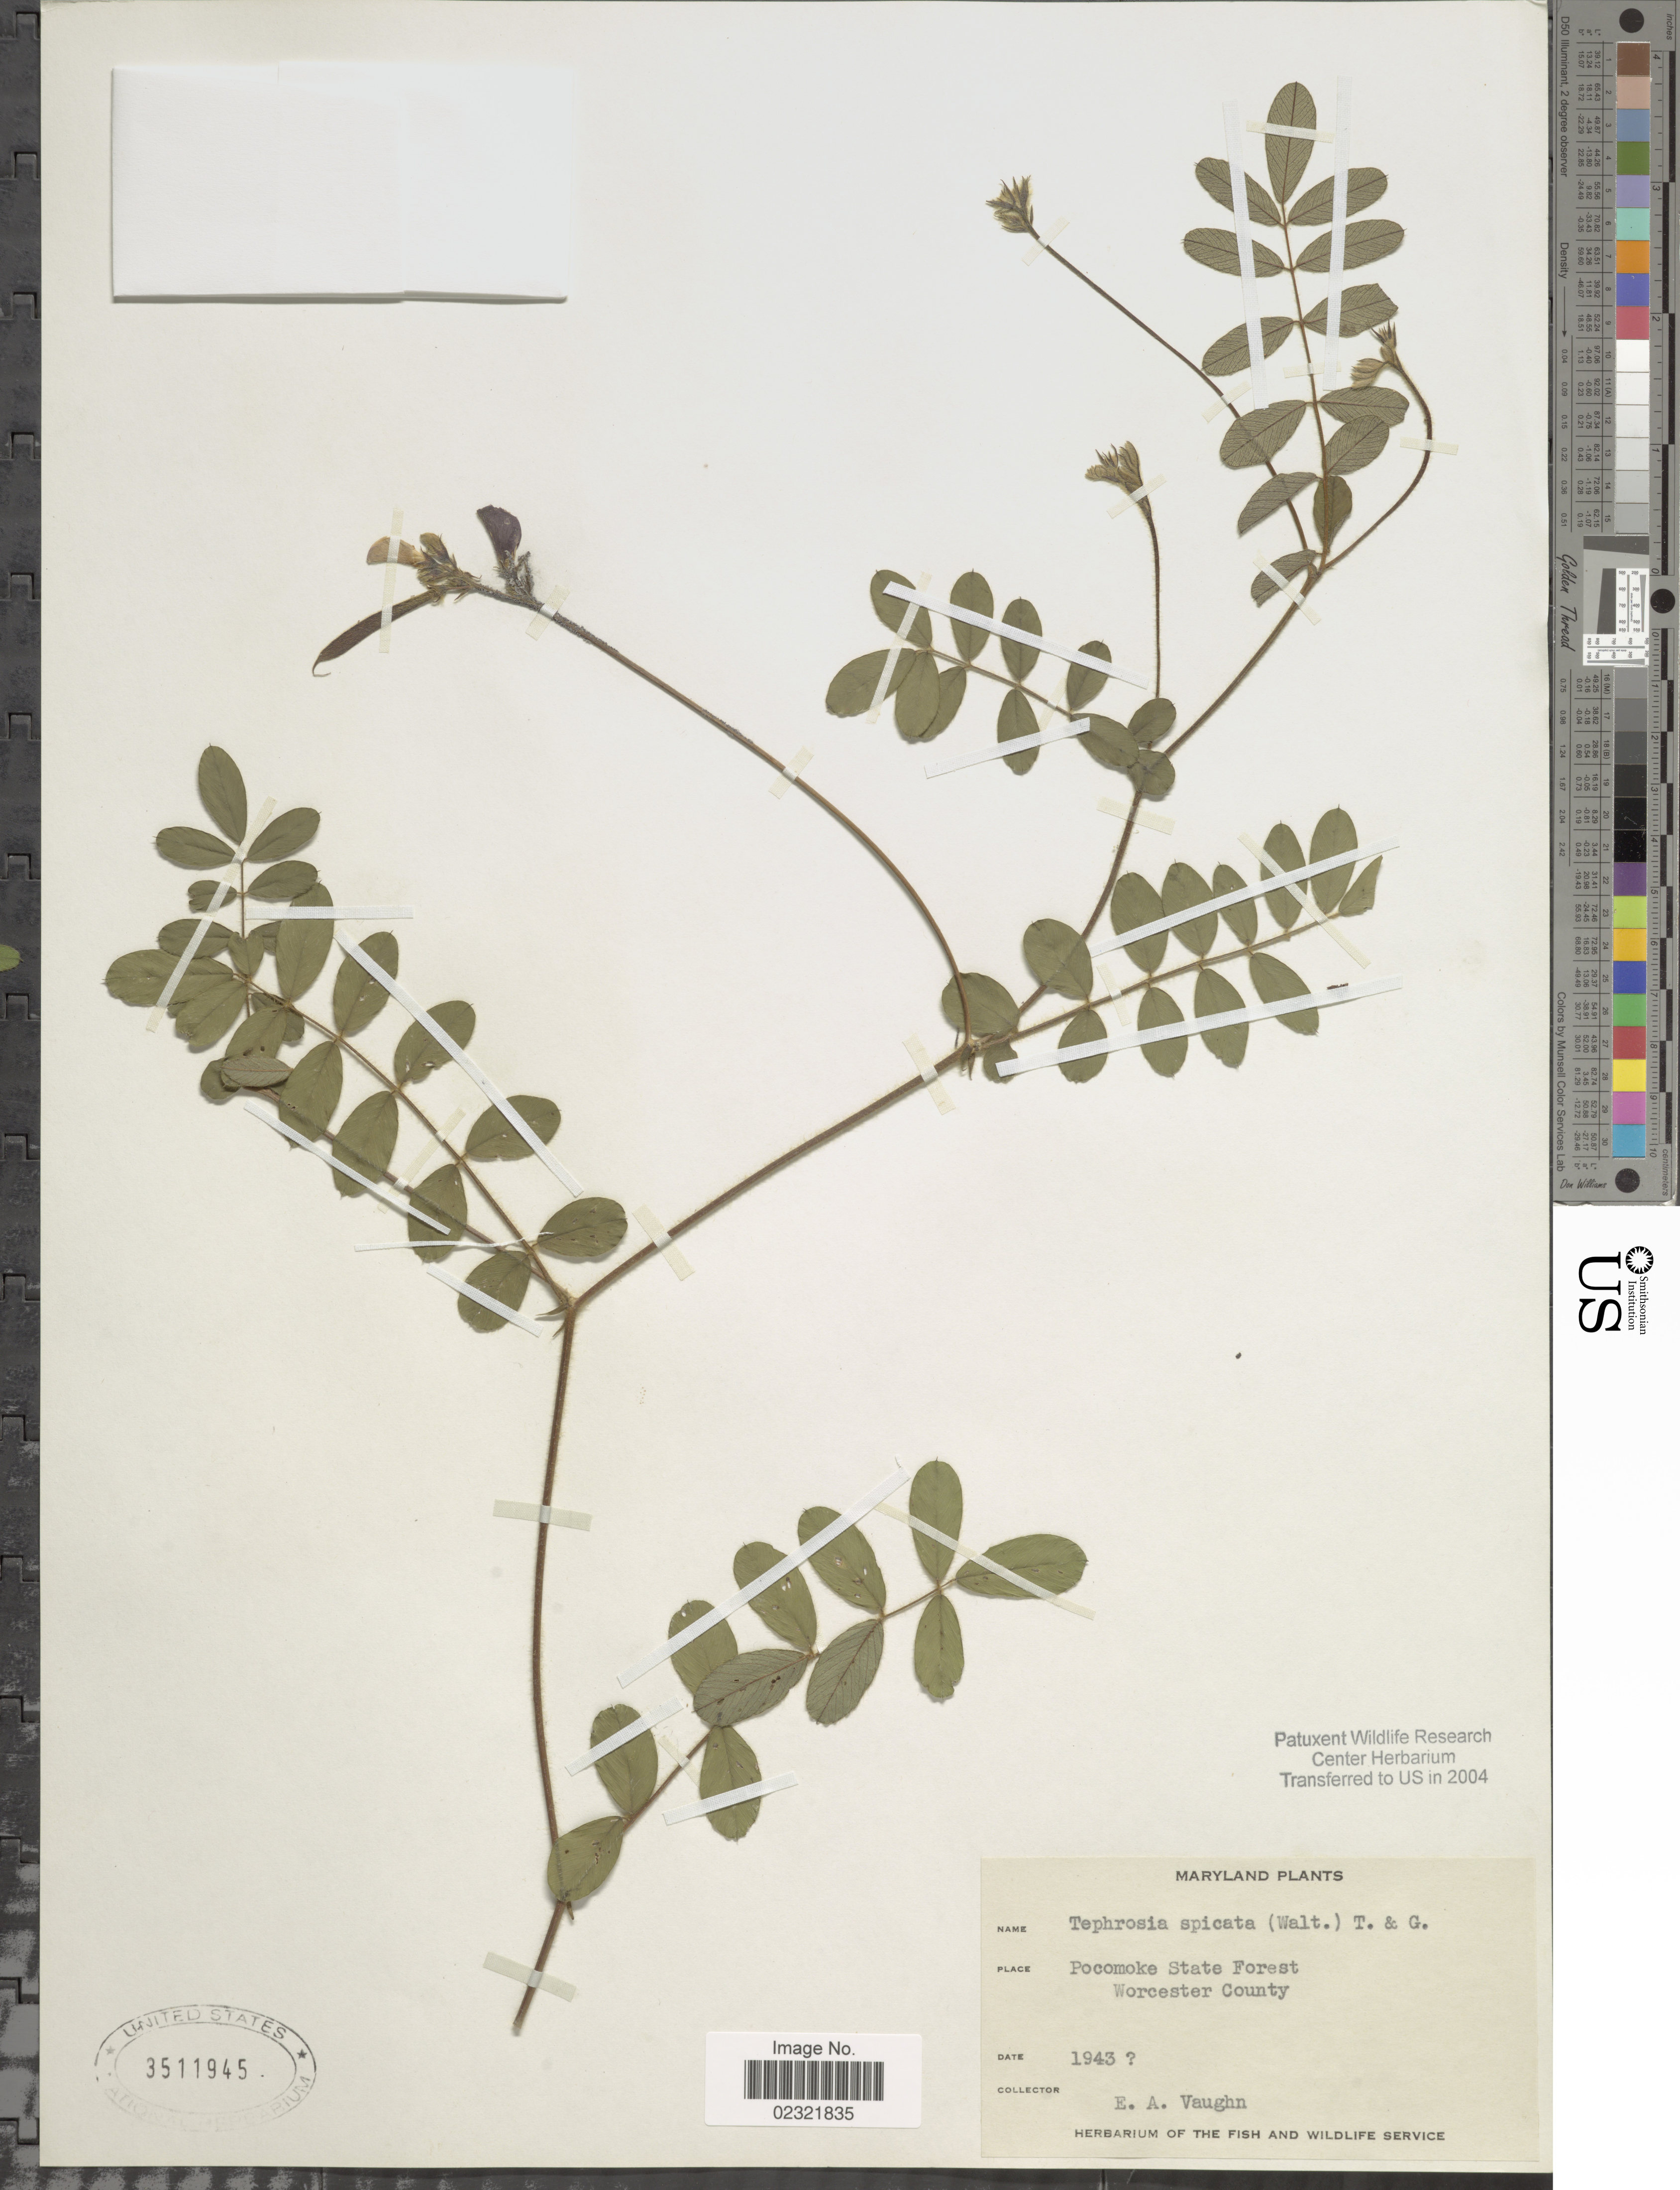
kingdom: Plantae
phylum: Tracheophyta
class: Magnoliopsida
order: Fabales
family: Fabaceae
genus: Tephrosia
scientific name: Tephrosia spicata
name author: (Walter) Torr. & A. Gray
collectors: E. Vaughn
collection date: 1943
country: United States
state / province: Maryland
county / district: Worcester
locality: Pocomoke State Forest Worcetser County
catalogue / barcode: US 3511945